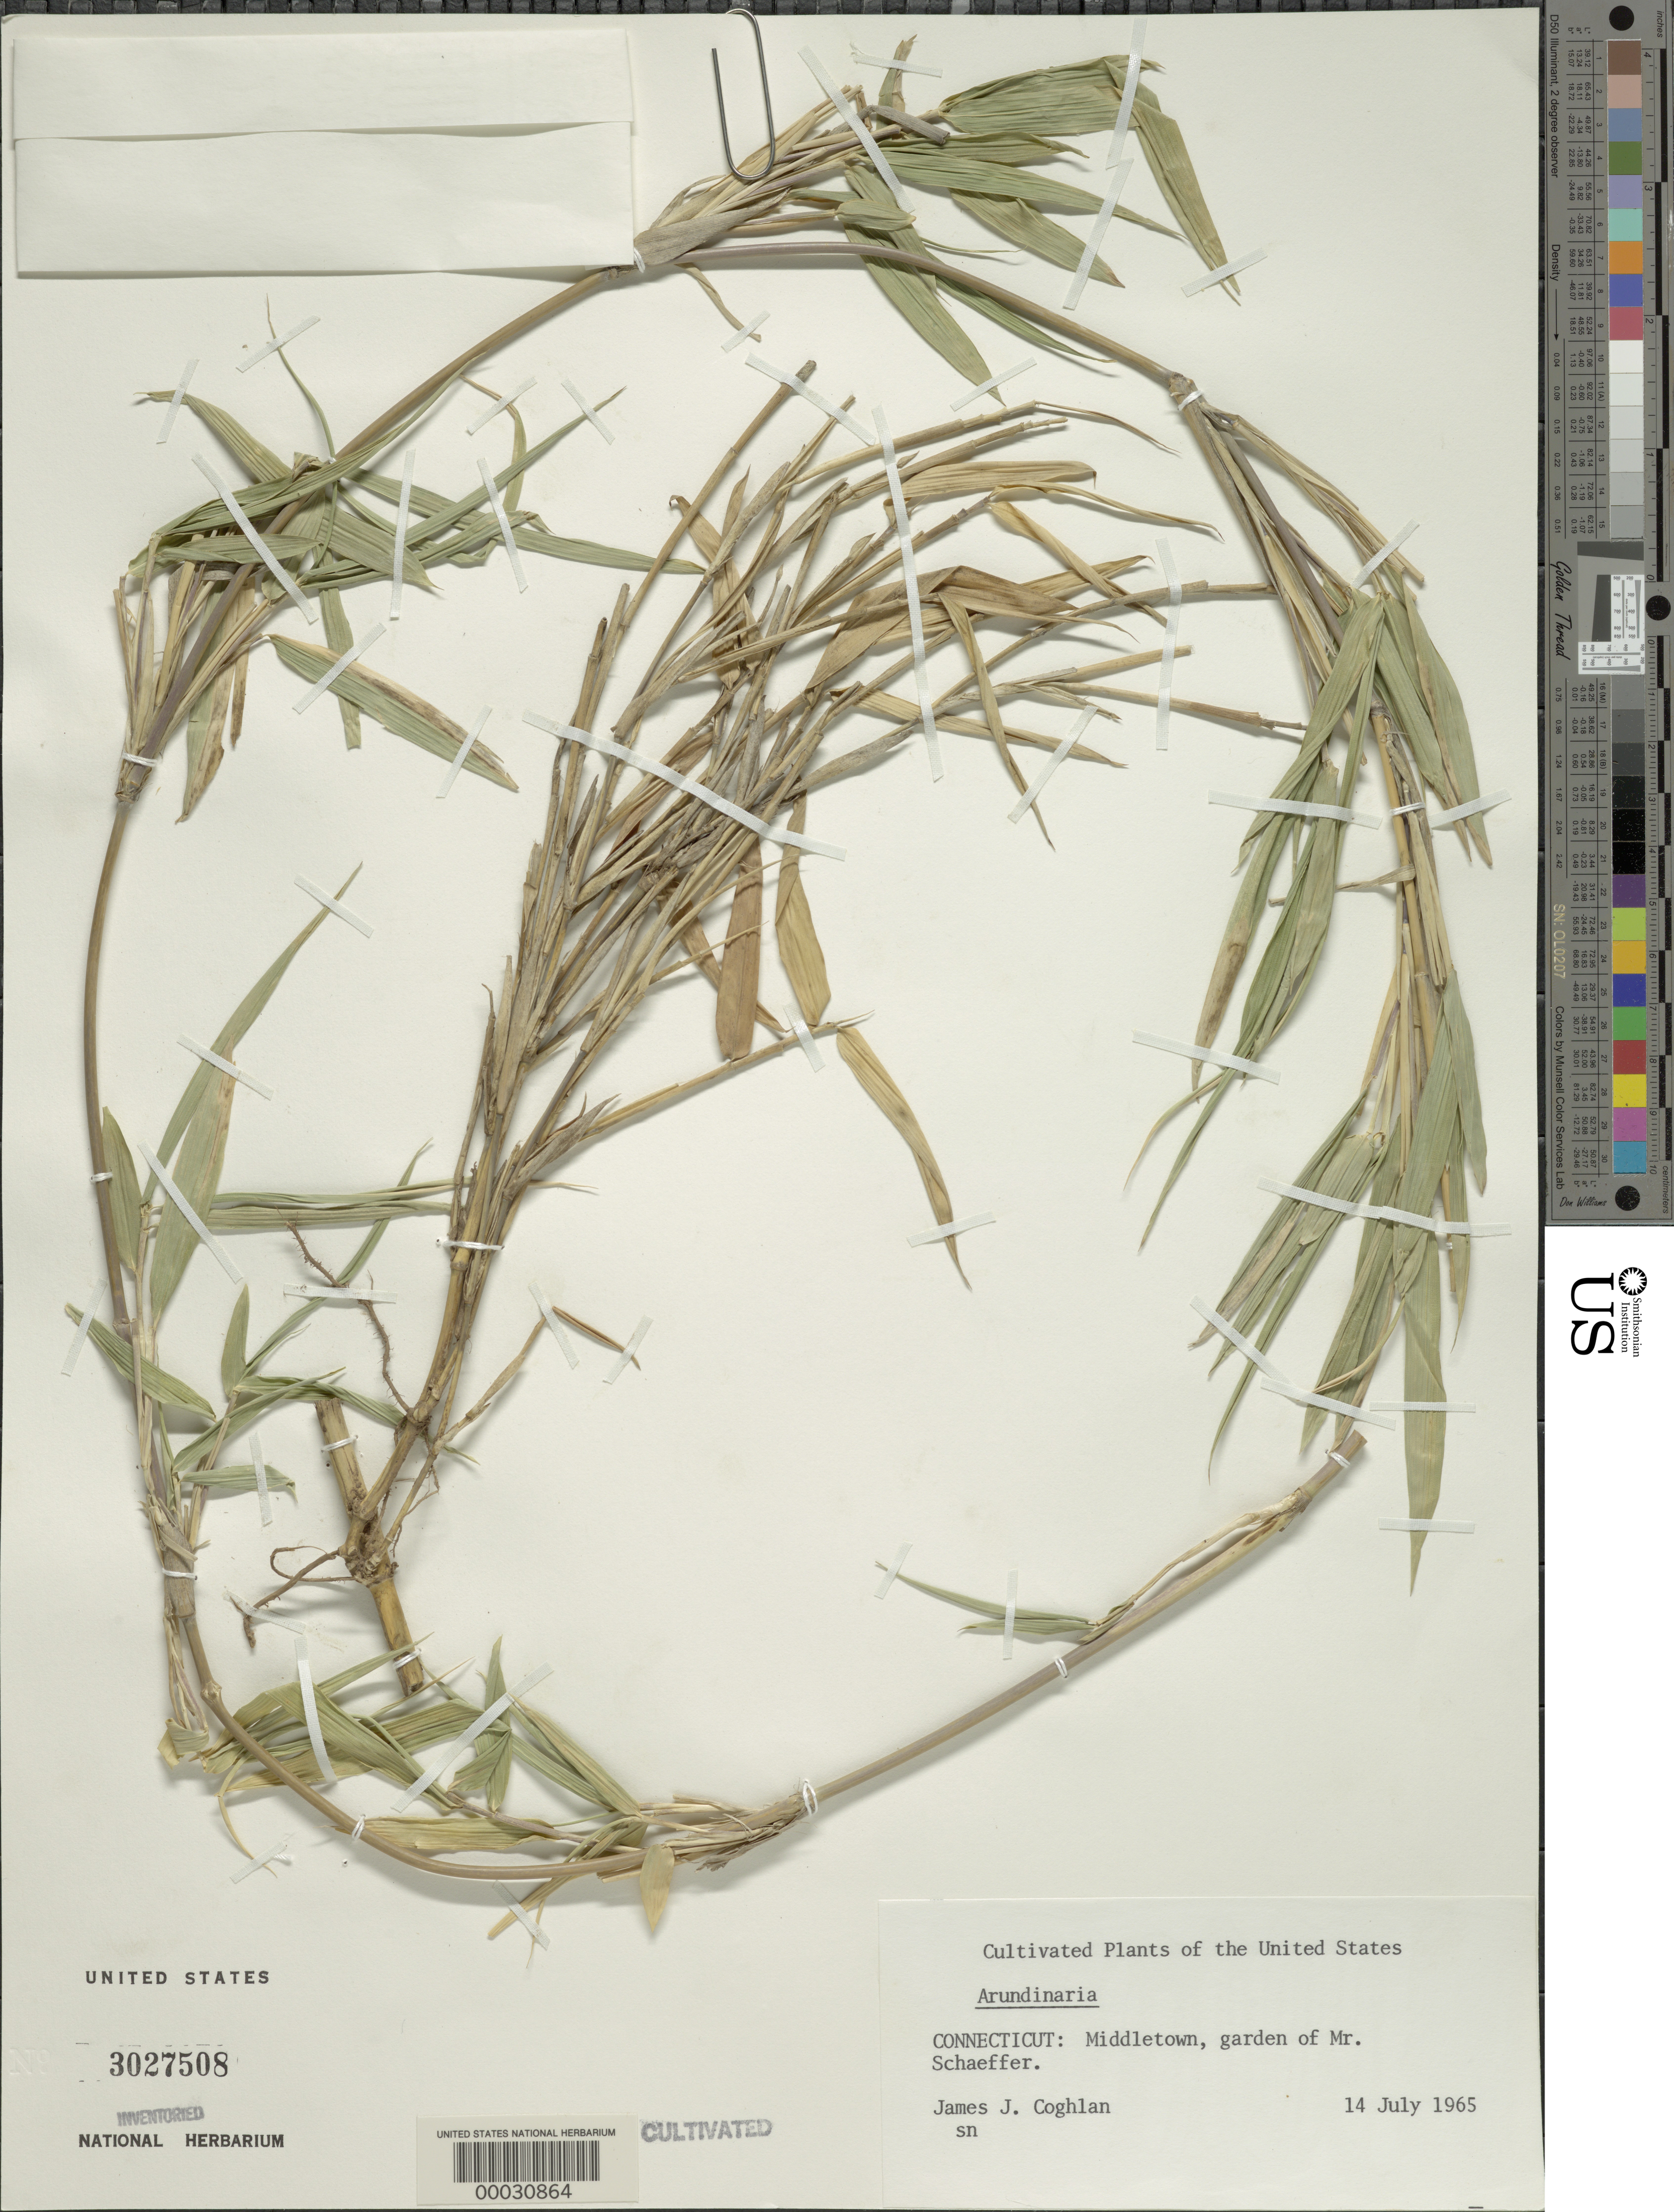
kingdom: Plantae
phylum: Tracheophyta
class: Liliopsida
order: Poales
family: Poaceae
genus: Arundinaria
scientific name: Arundinaria sp.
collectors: J. Goghlan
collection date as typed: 14 Jul 1965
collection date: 1965-07-14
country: United States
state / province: Connecticut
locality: Middletown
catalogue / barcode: US 3027508